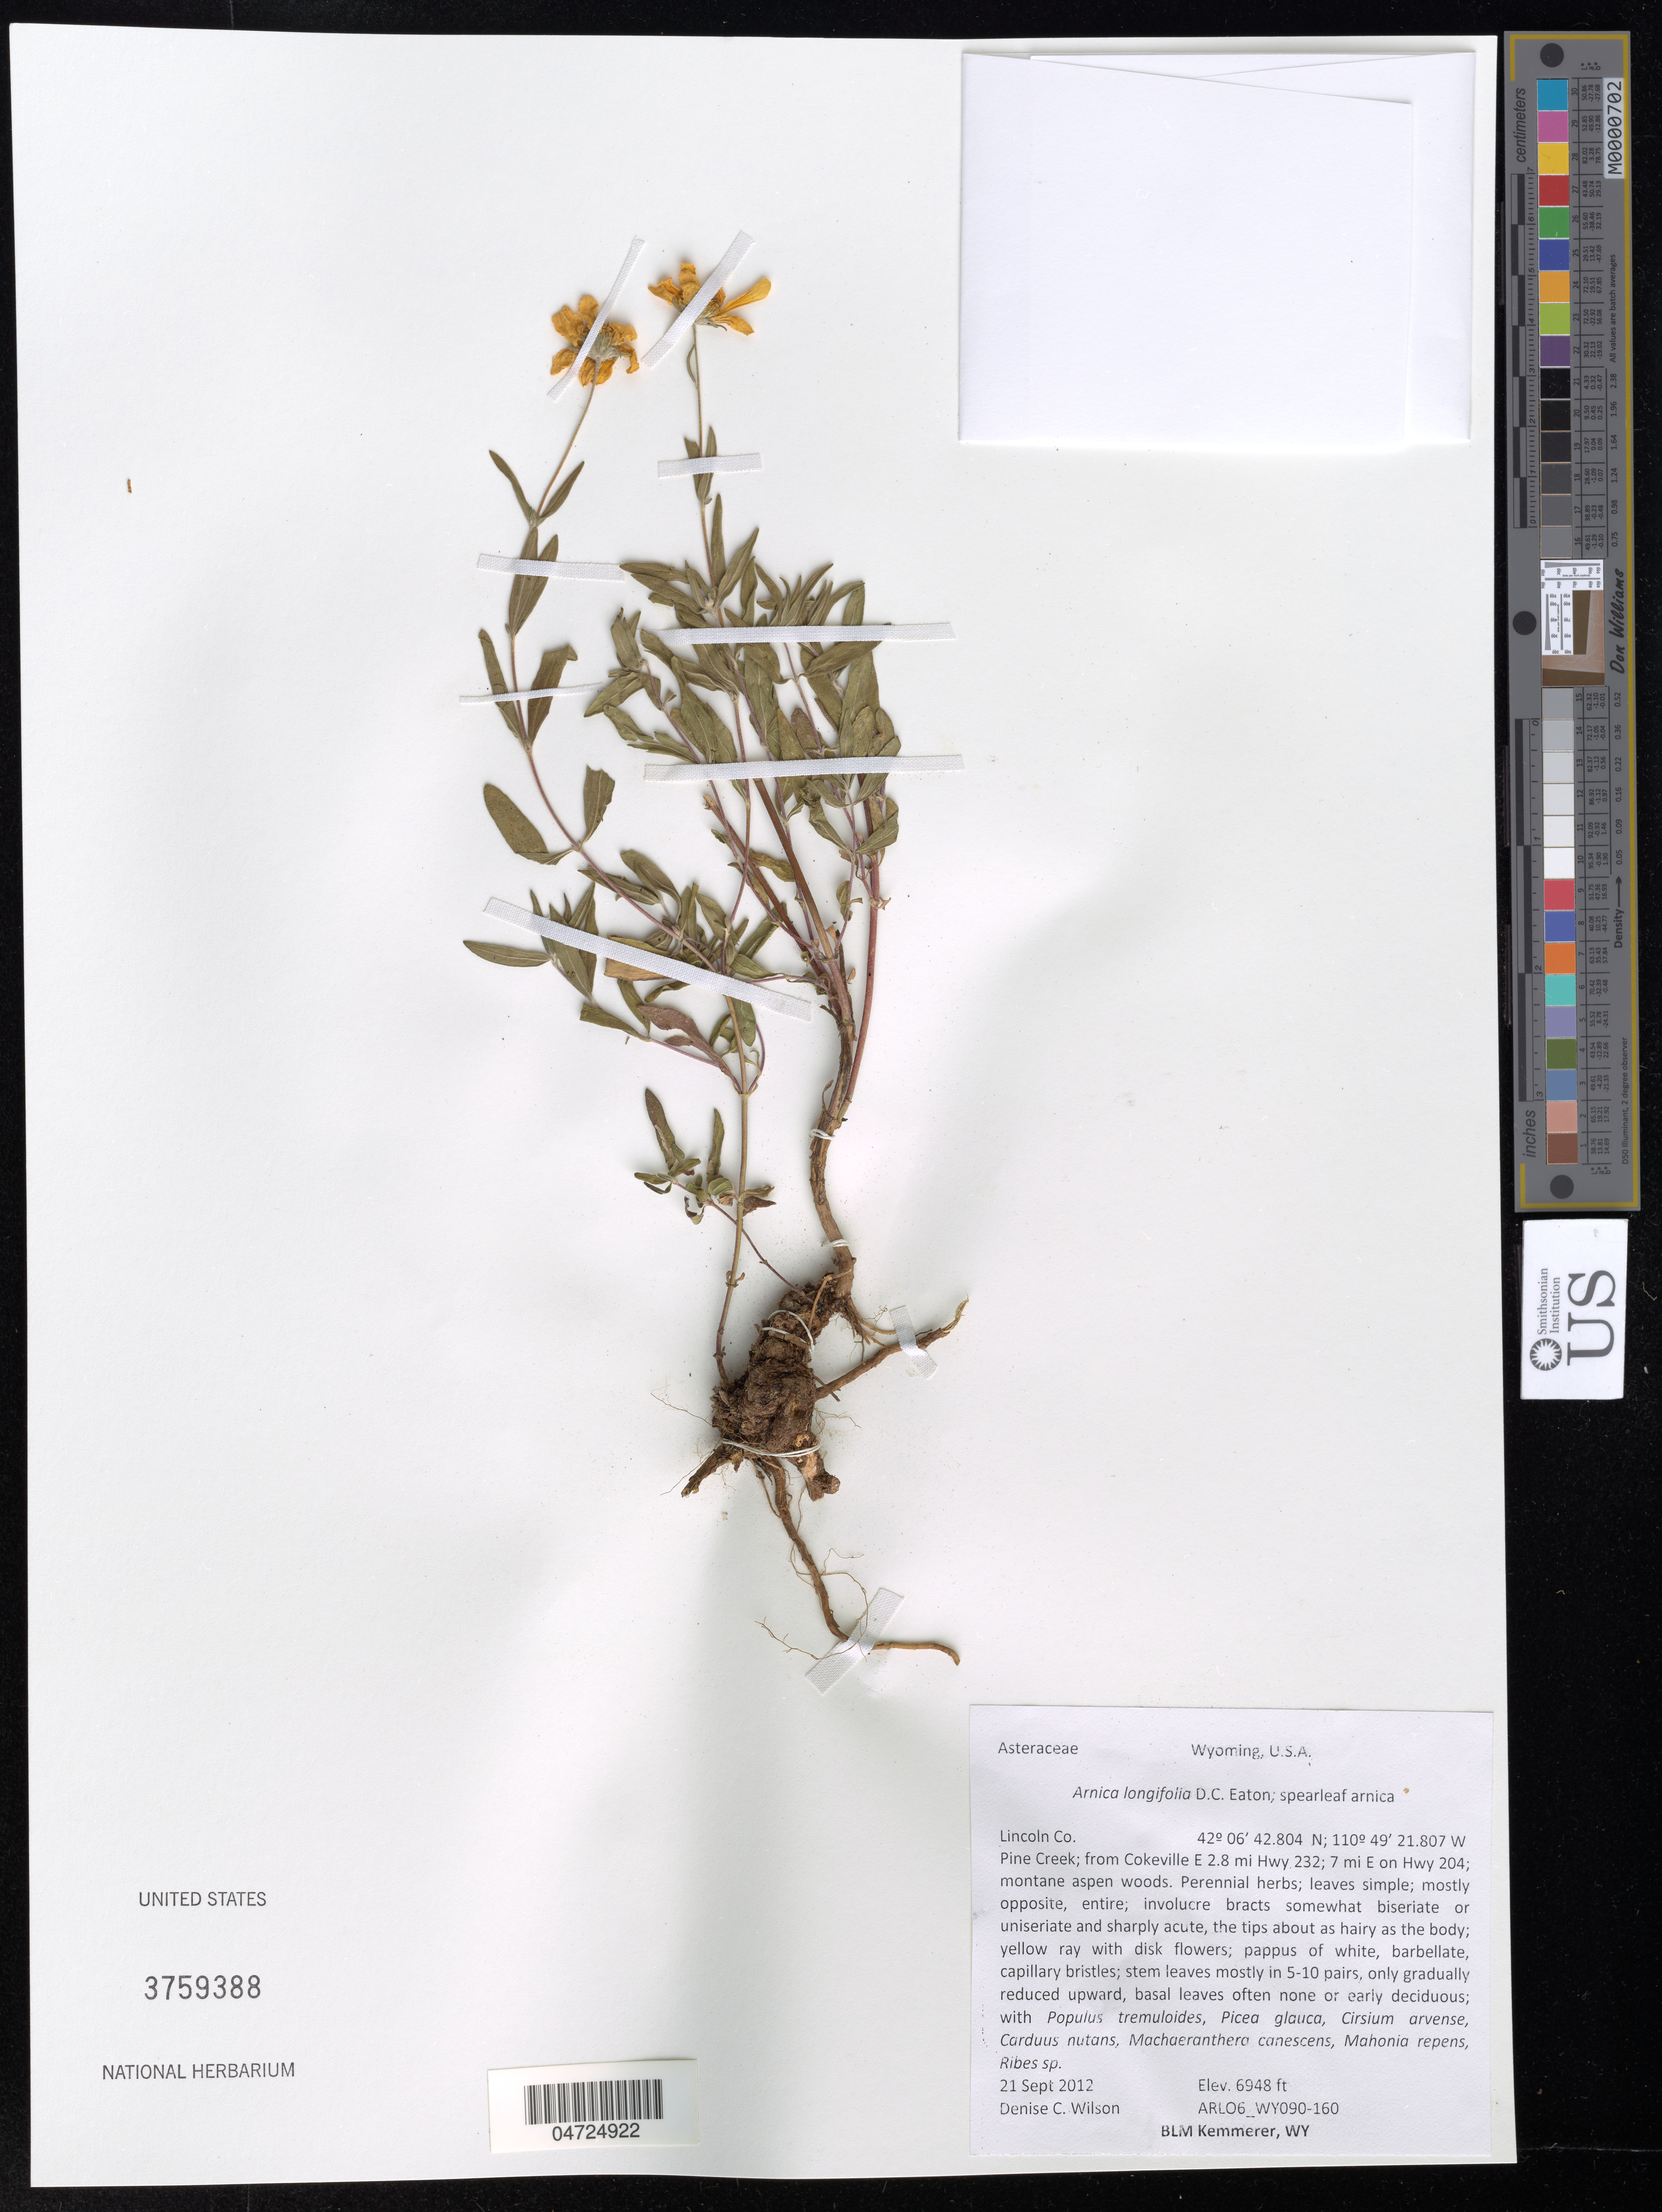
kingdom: Plantae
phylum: Tracheophyta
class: Magnoliopsida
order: Asterales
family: Asteraceae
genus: Arnica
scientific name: Arnica longifolia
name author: D.C. Eaton in C. King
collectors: D. Wilson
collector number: ARLO6_WY090-160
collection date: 2012-09-21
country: United States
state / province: Wyoming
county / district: Lincoln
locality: Lincoln Co. Pine Creek; from Cokeville E 2.8 mi Hwy 232; 7 mi E on Hwy 204.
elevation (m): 2118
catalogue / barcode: US 3759388